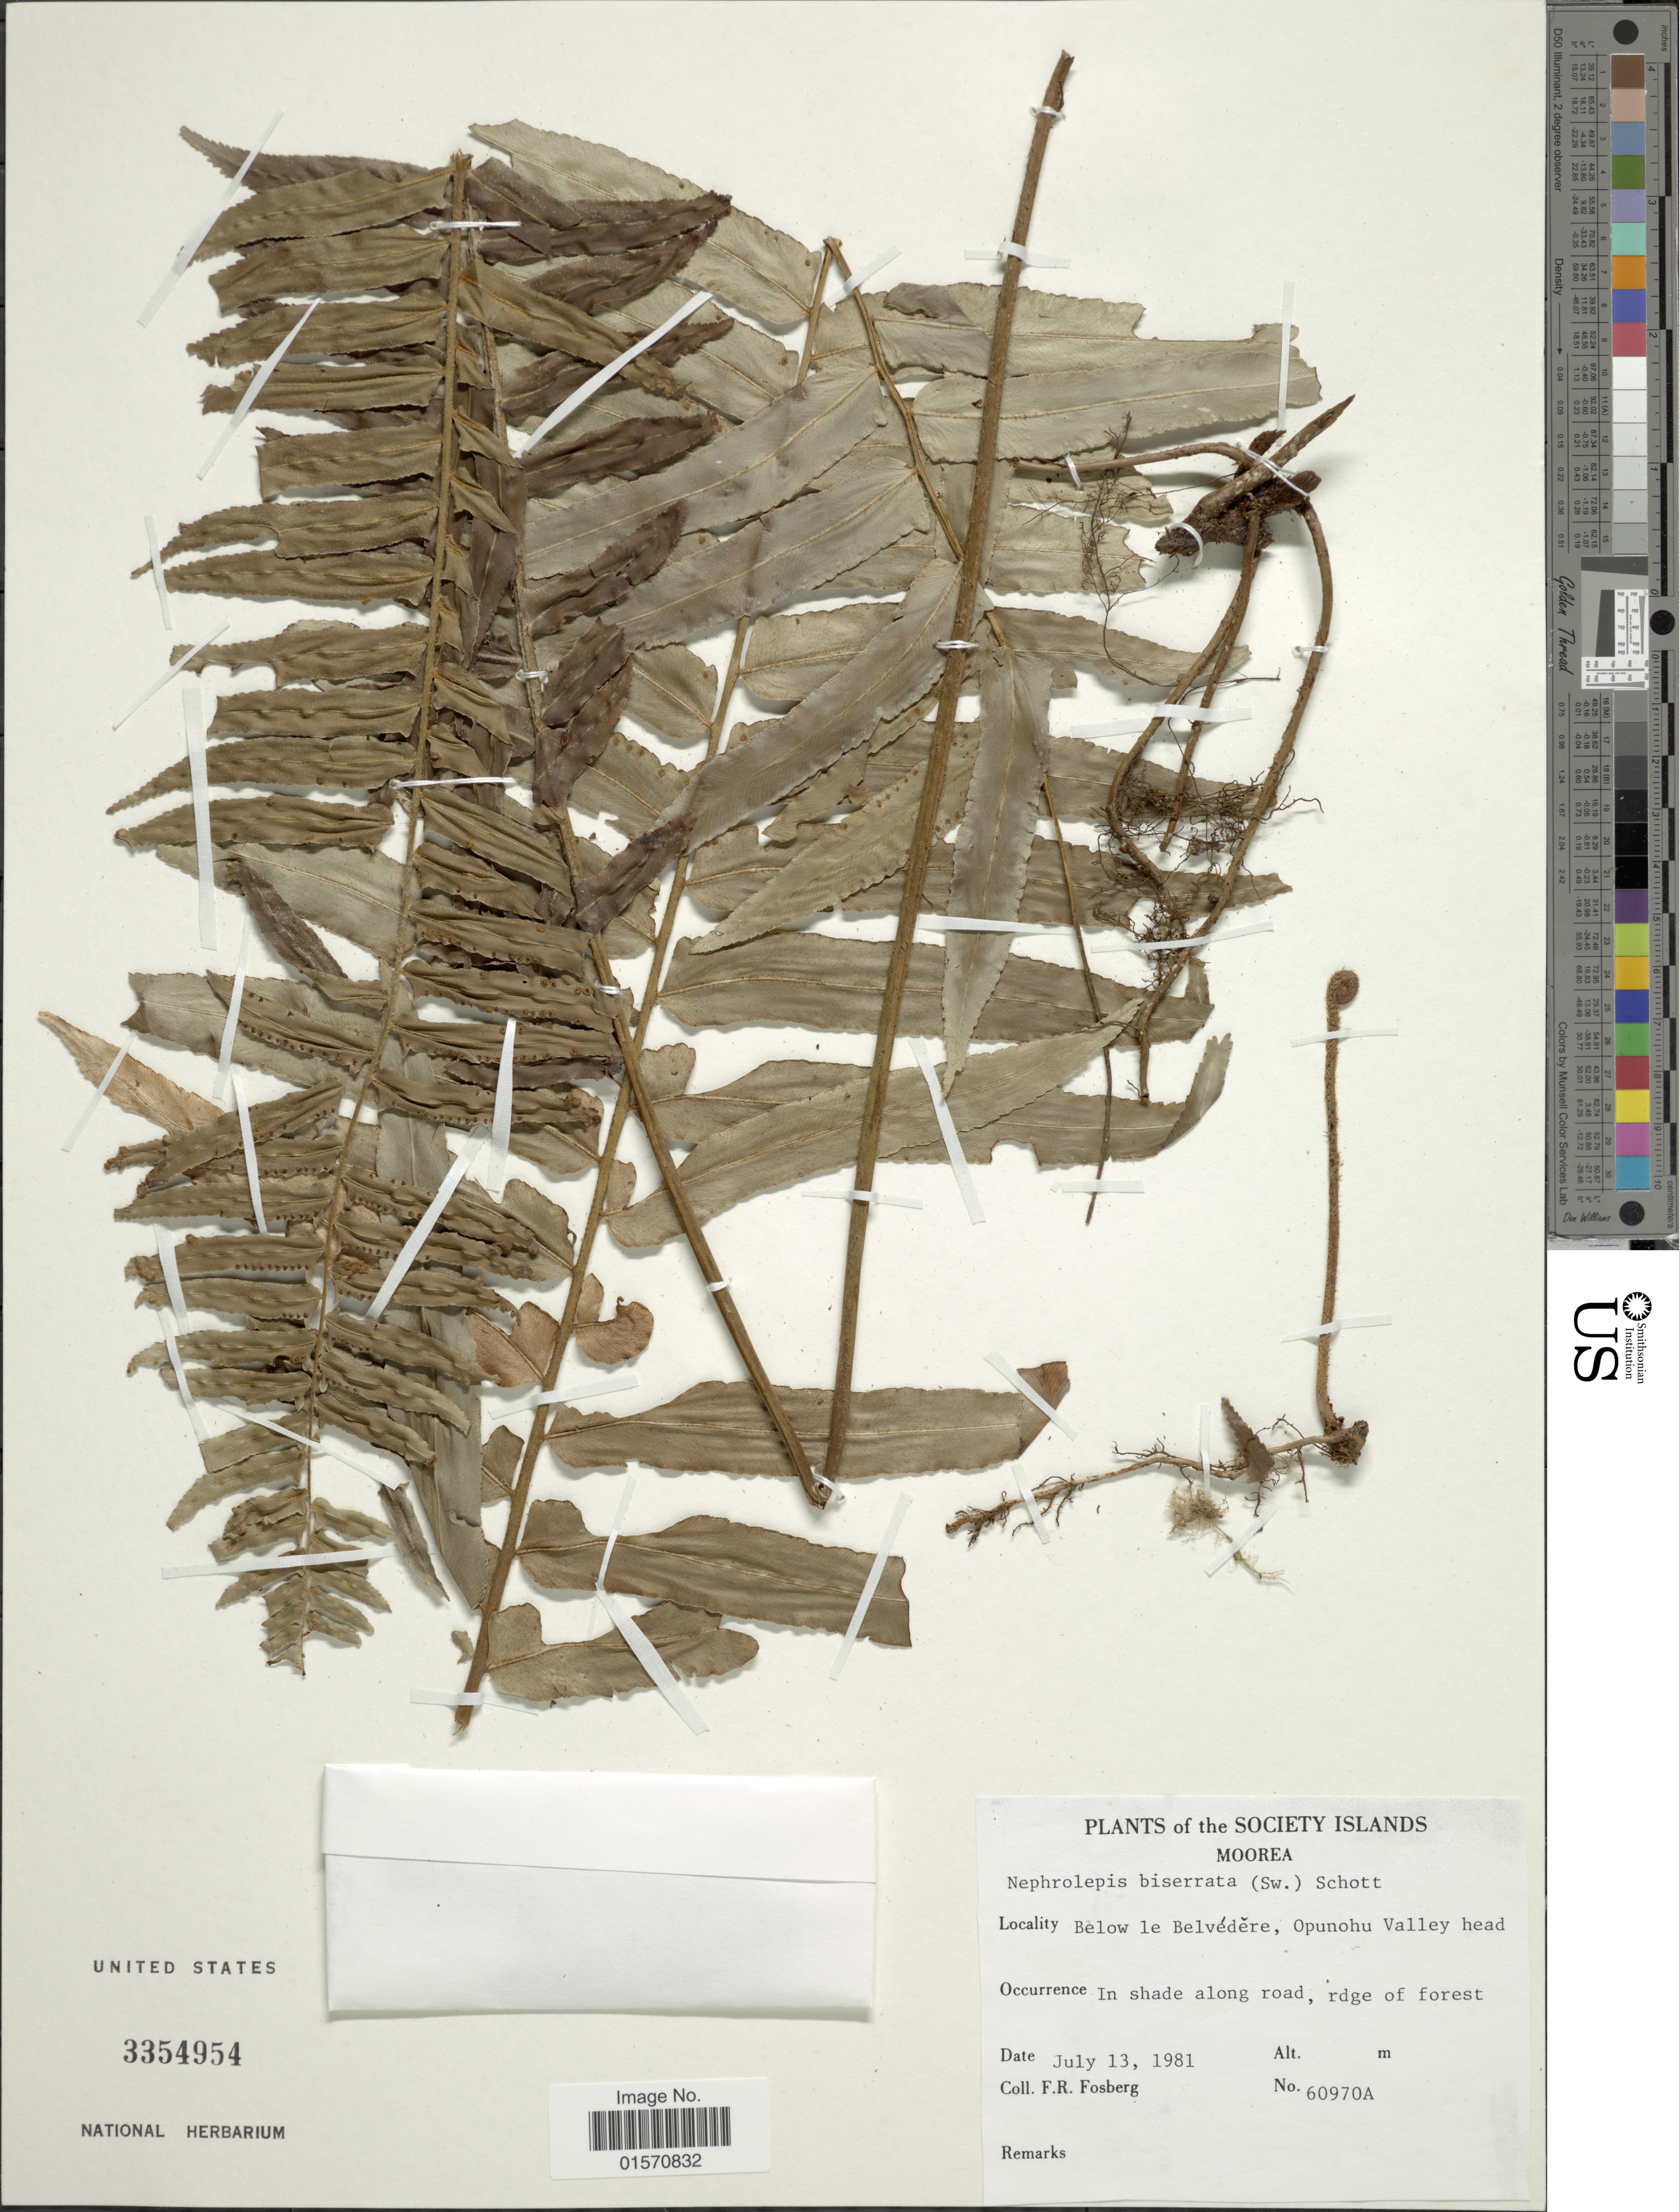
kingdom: Plantae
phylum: Tracheophyta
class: Polypodiopsida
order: Polypodiales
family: Nephrolepidaceae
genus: Nephrolepis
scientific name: Nephrolepis biserrata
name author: (Sw.) Schott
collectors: F. R. Fosberg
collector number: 60970A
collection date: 1981-07-13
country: French Polynesia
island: Moorea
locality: Society Islands. Moorea. Below le Belvédere, Opunhu Valley head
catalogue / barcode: US 3354954